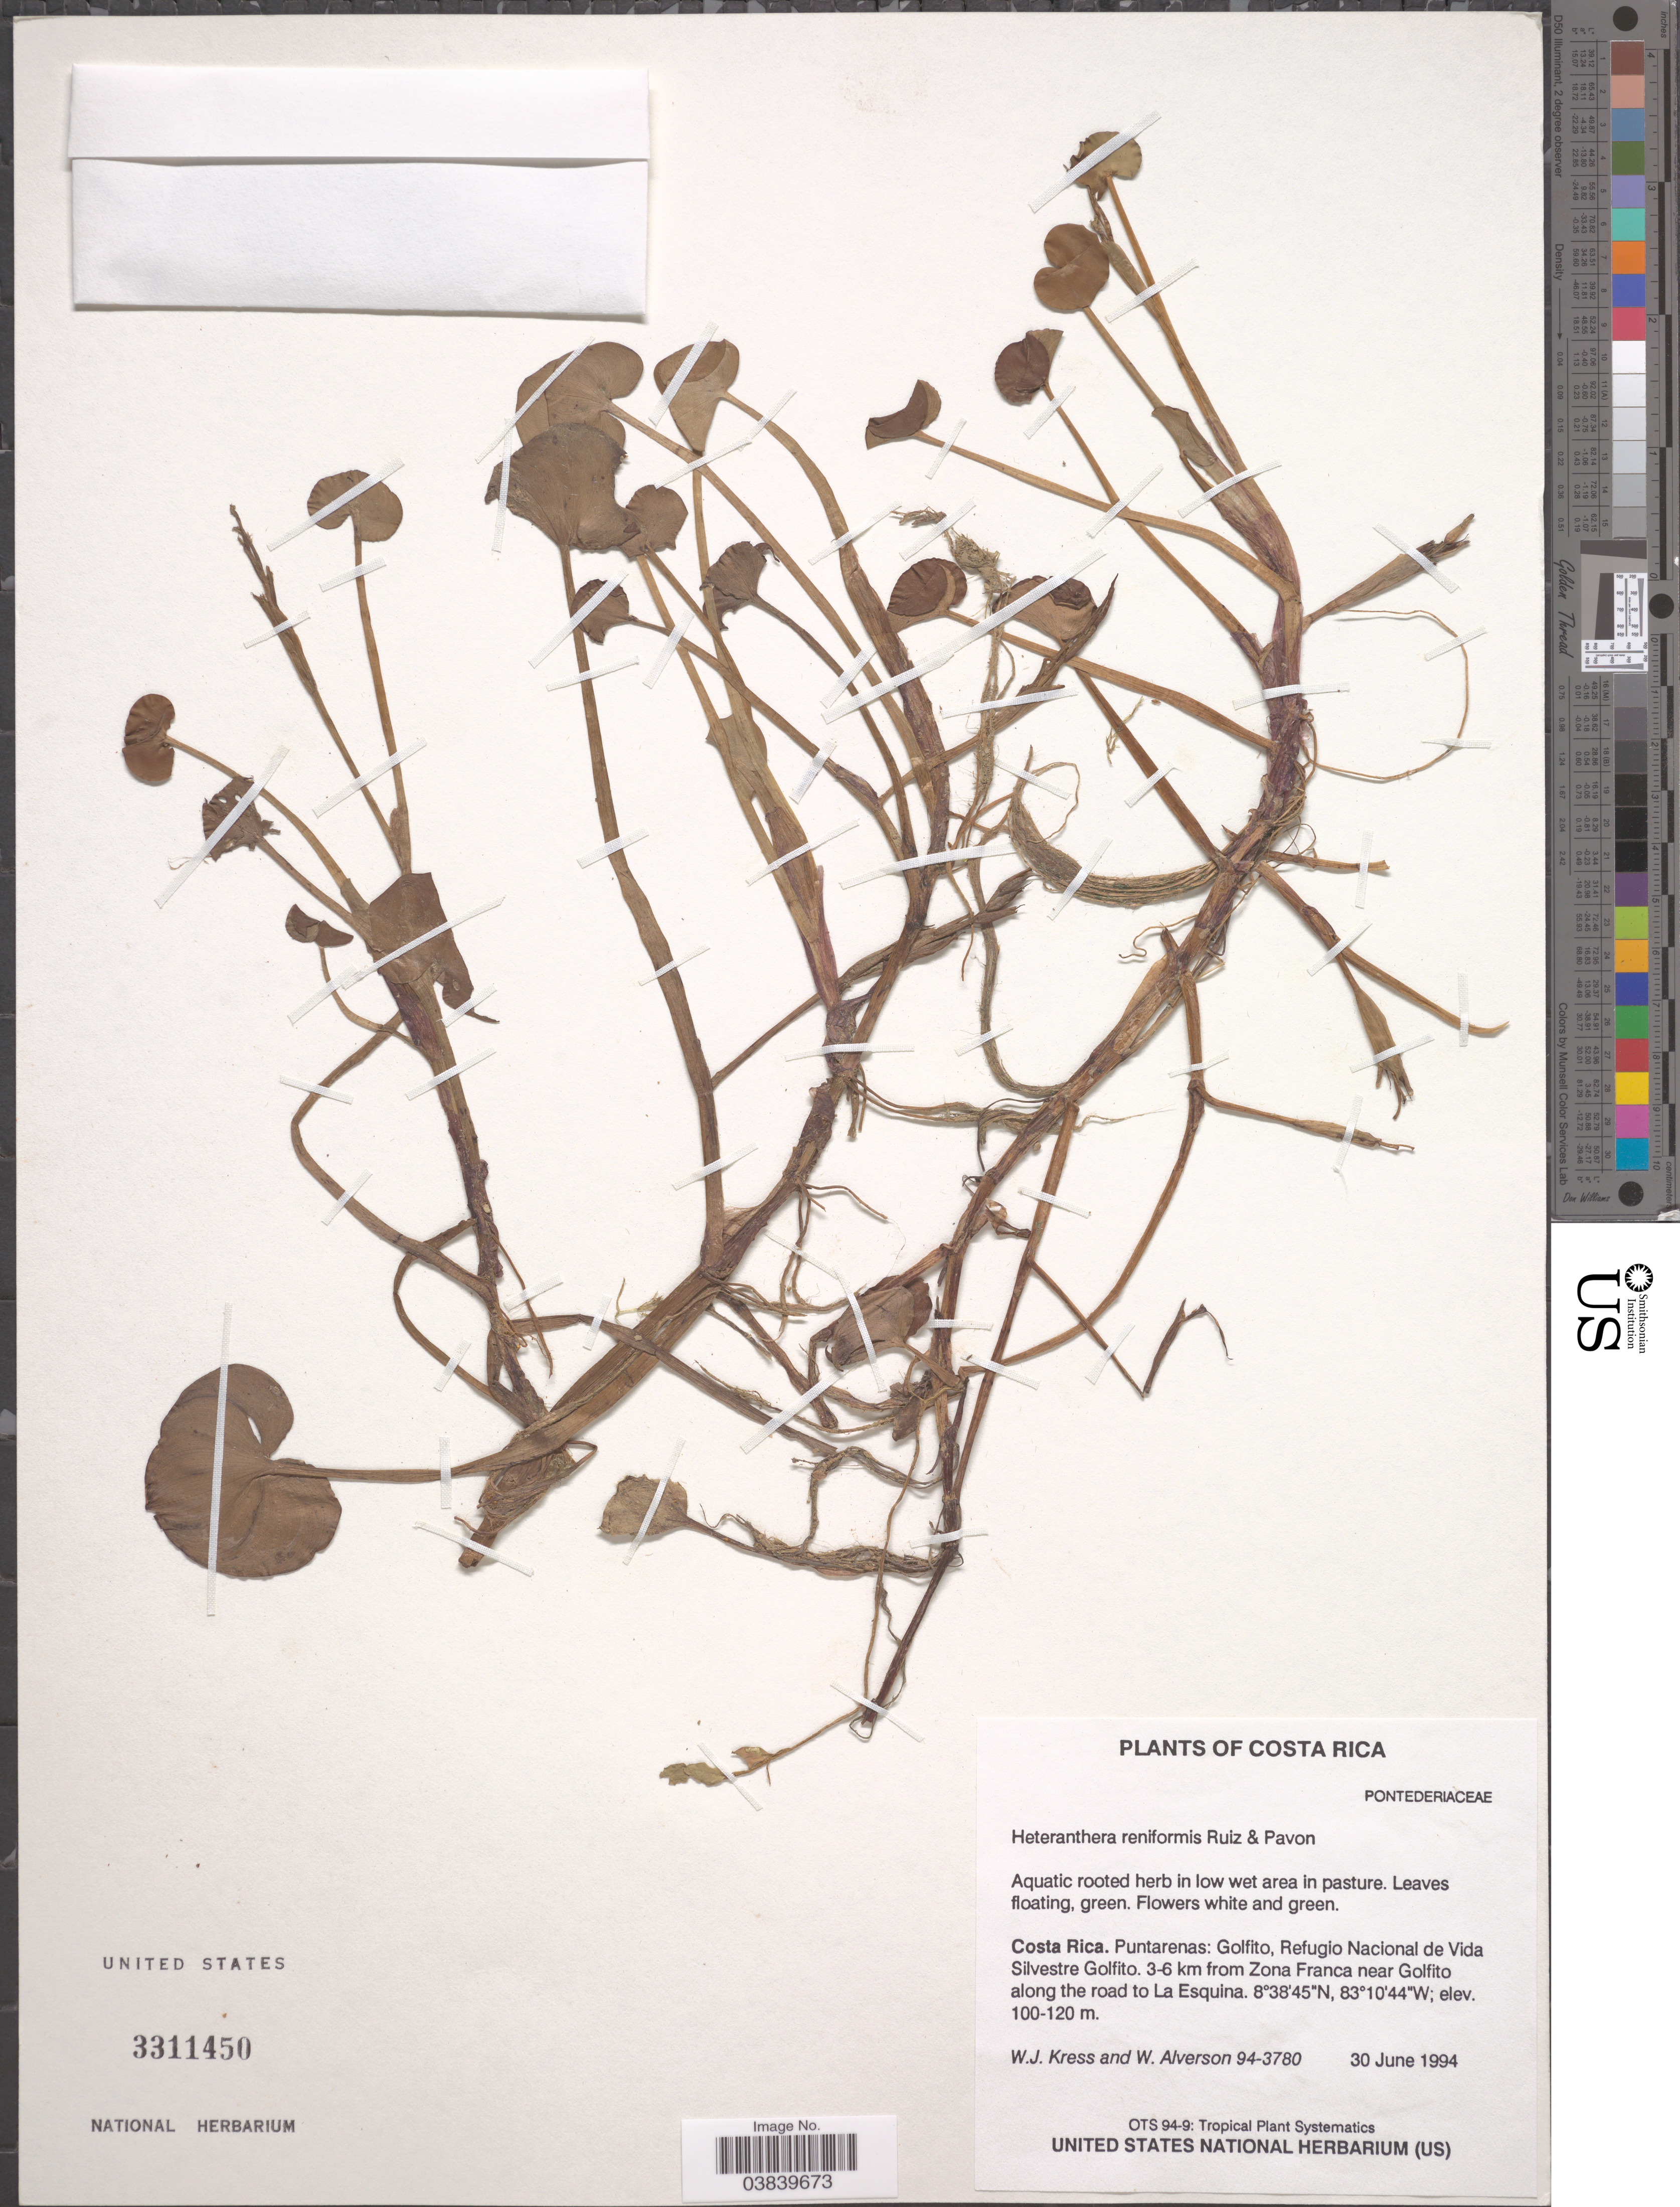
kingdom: Plantae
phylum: Tracheophyta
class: Liliopsida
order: Commelinales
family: Pontederiaceae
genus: Heteranthera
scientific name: Heteranthera reniformis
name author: Ruiz & Pav.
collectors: W. J. Kress & W. S. Alverson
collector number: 94-3780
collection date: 1994-06-30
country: Costa Rica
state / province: Puntarenas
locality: Golfito, Refugio Nacional de Vida Silvestre Golfito. 3-6 km from Zona Franca near Golfito along the road to La Esquina.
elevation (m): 100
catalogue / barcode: US 3311450